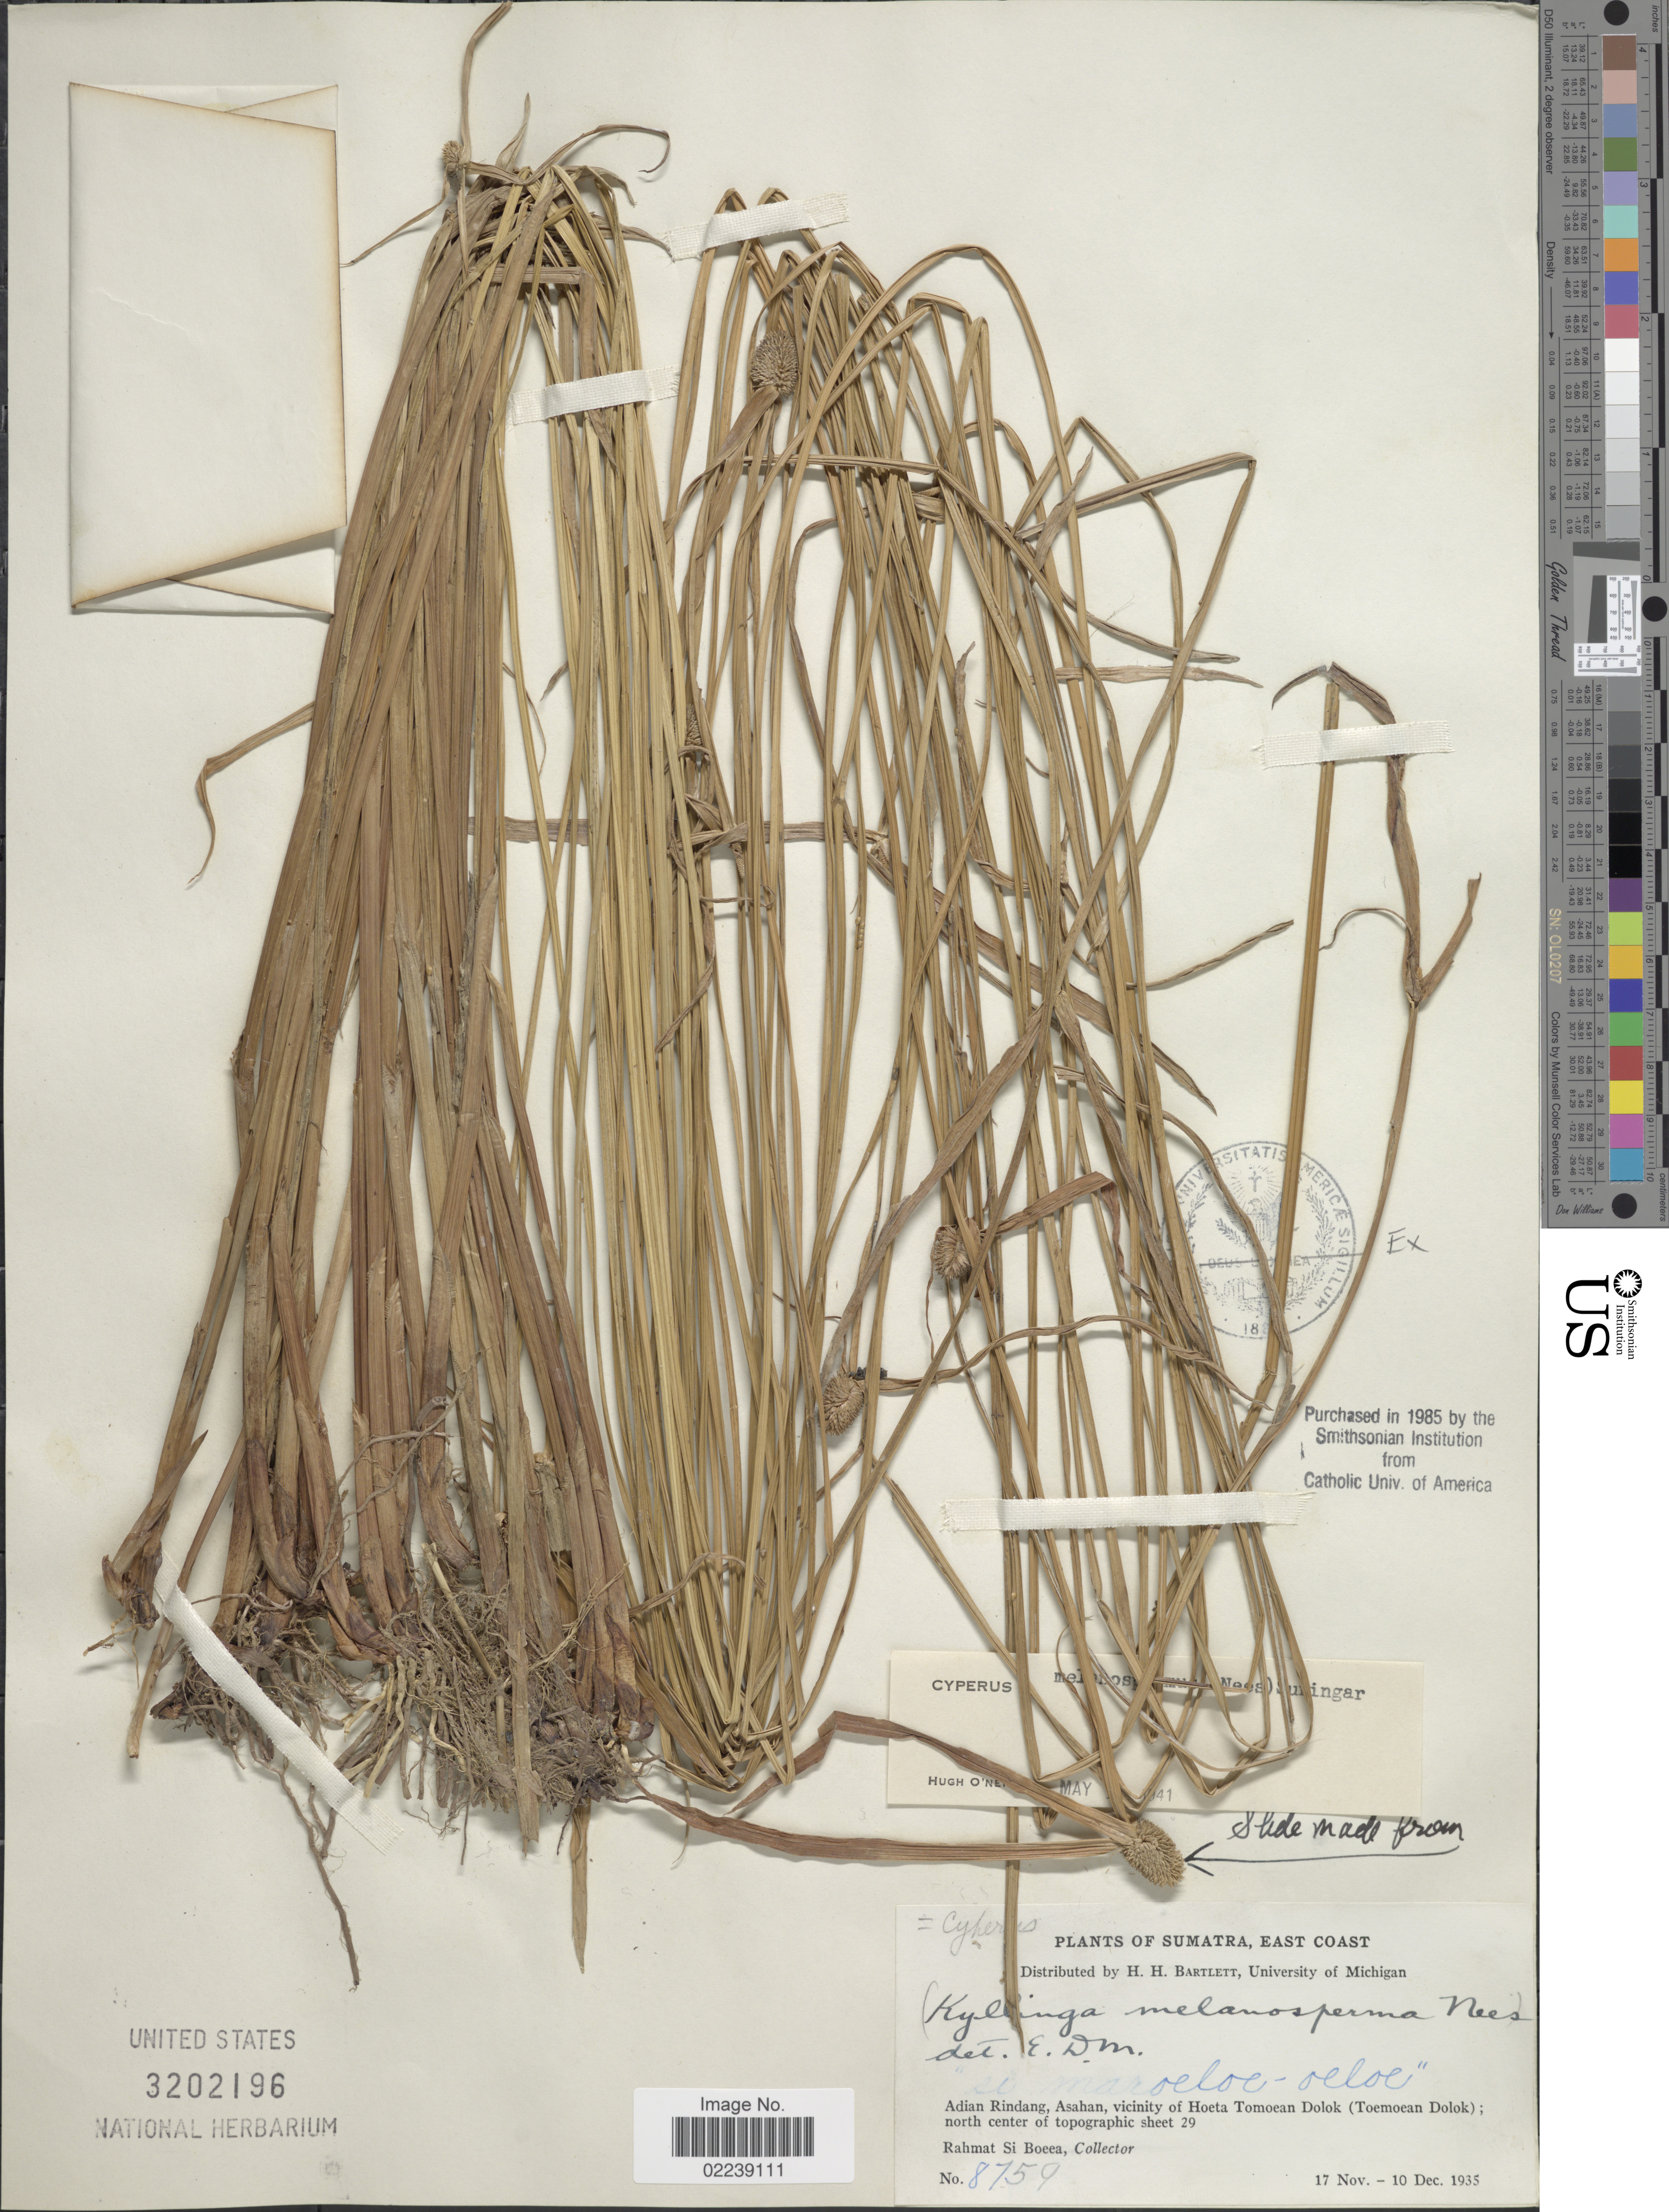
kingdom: Plantae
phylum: Tracheophyta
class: Liliopsida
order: Poales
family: Cyperaceae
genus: Cyperus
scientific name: Cyperus melanospermus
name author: (Nees) Valck. Sur.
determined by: Strong, M. T., (US), Smithsonian Institution - National Museum of Natural History (UNITED STATES)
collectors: Rahmat Si Boeea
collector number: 8759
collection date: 1935-11-17/1935-12-10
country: Indonesia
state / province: Sumatra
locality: East Coast, Adian Rindang, Asahan, vicinity of Hoeta Tomoean Dolok (Toemoean Dolok) ; north center of topographic sheet 29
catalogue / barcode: US 3202196